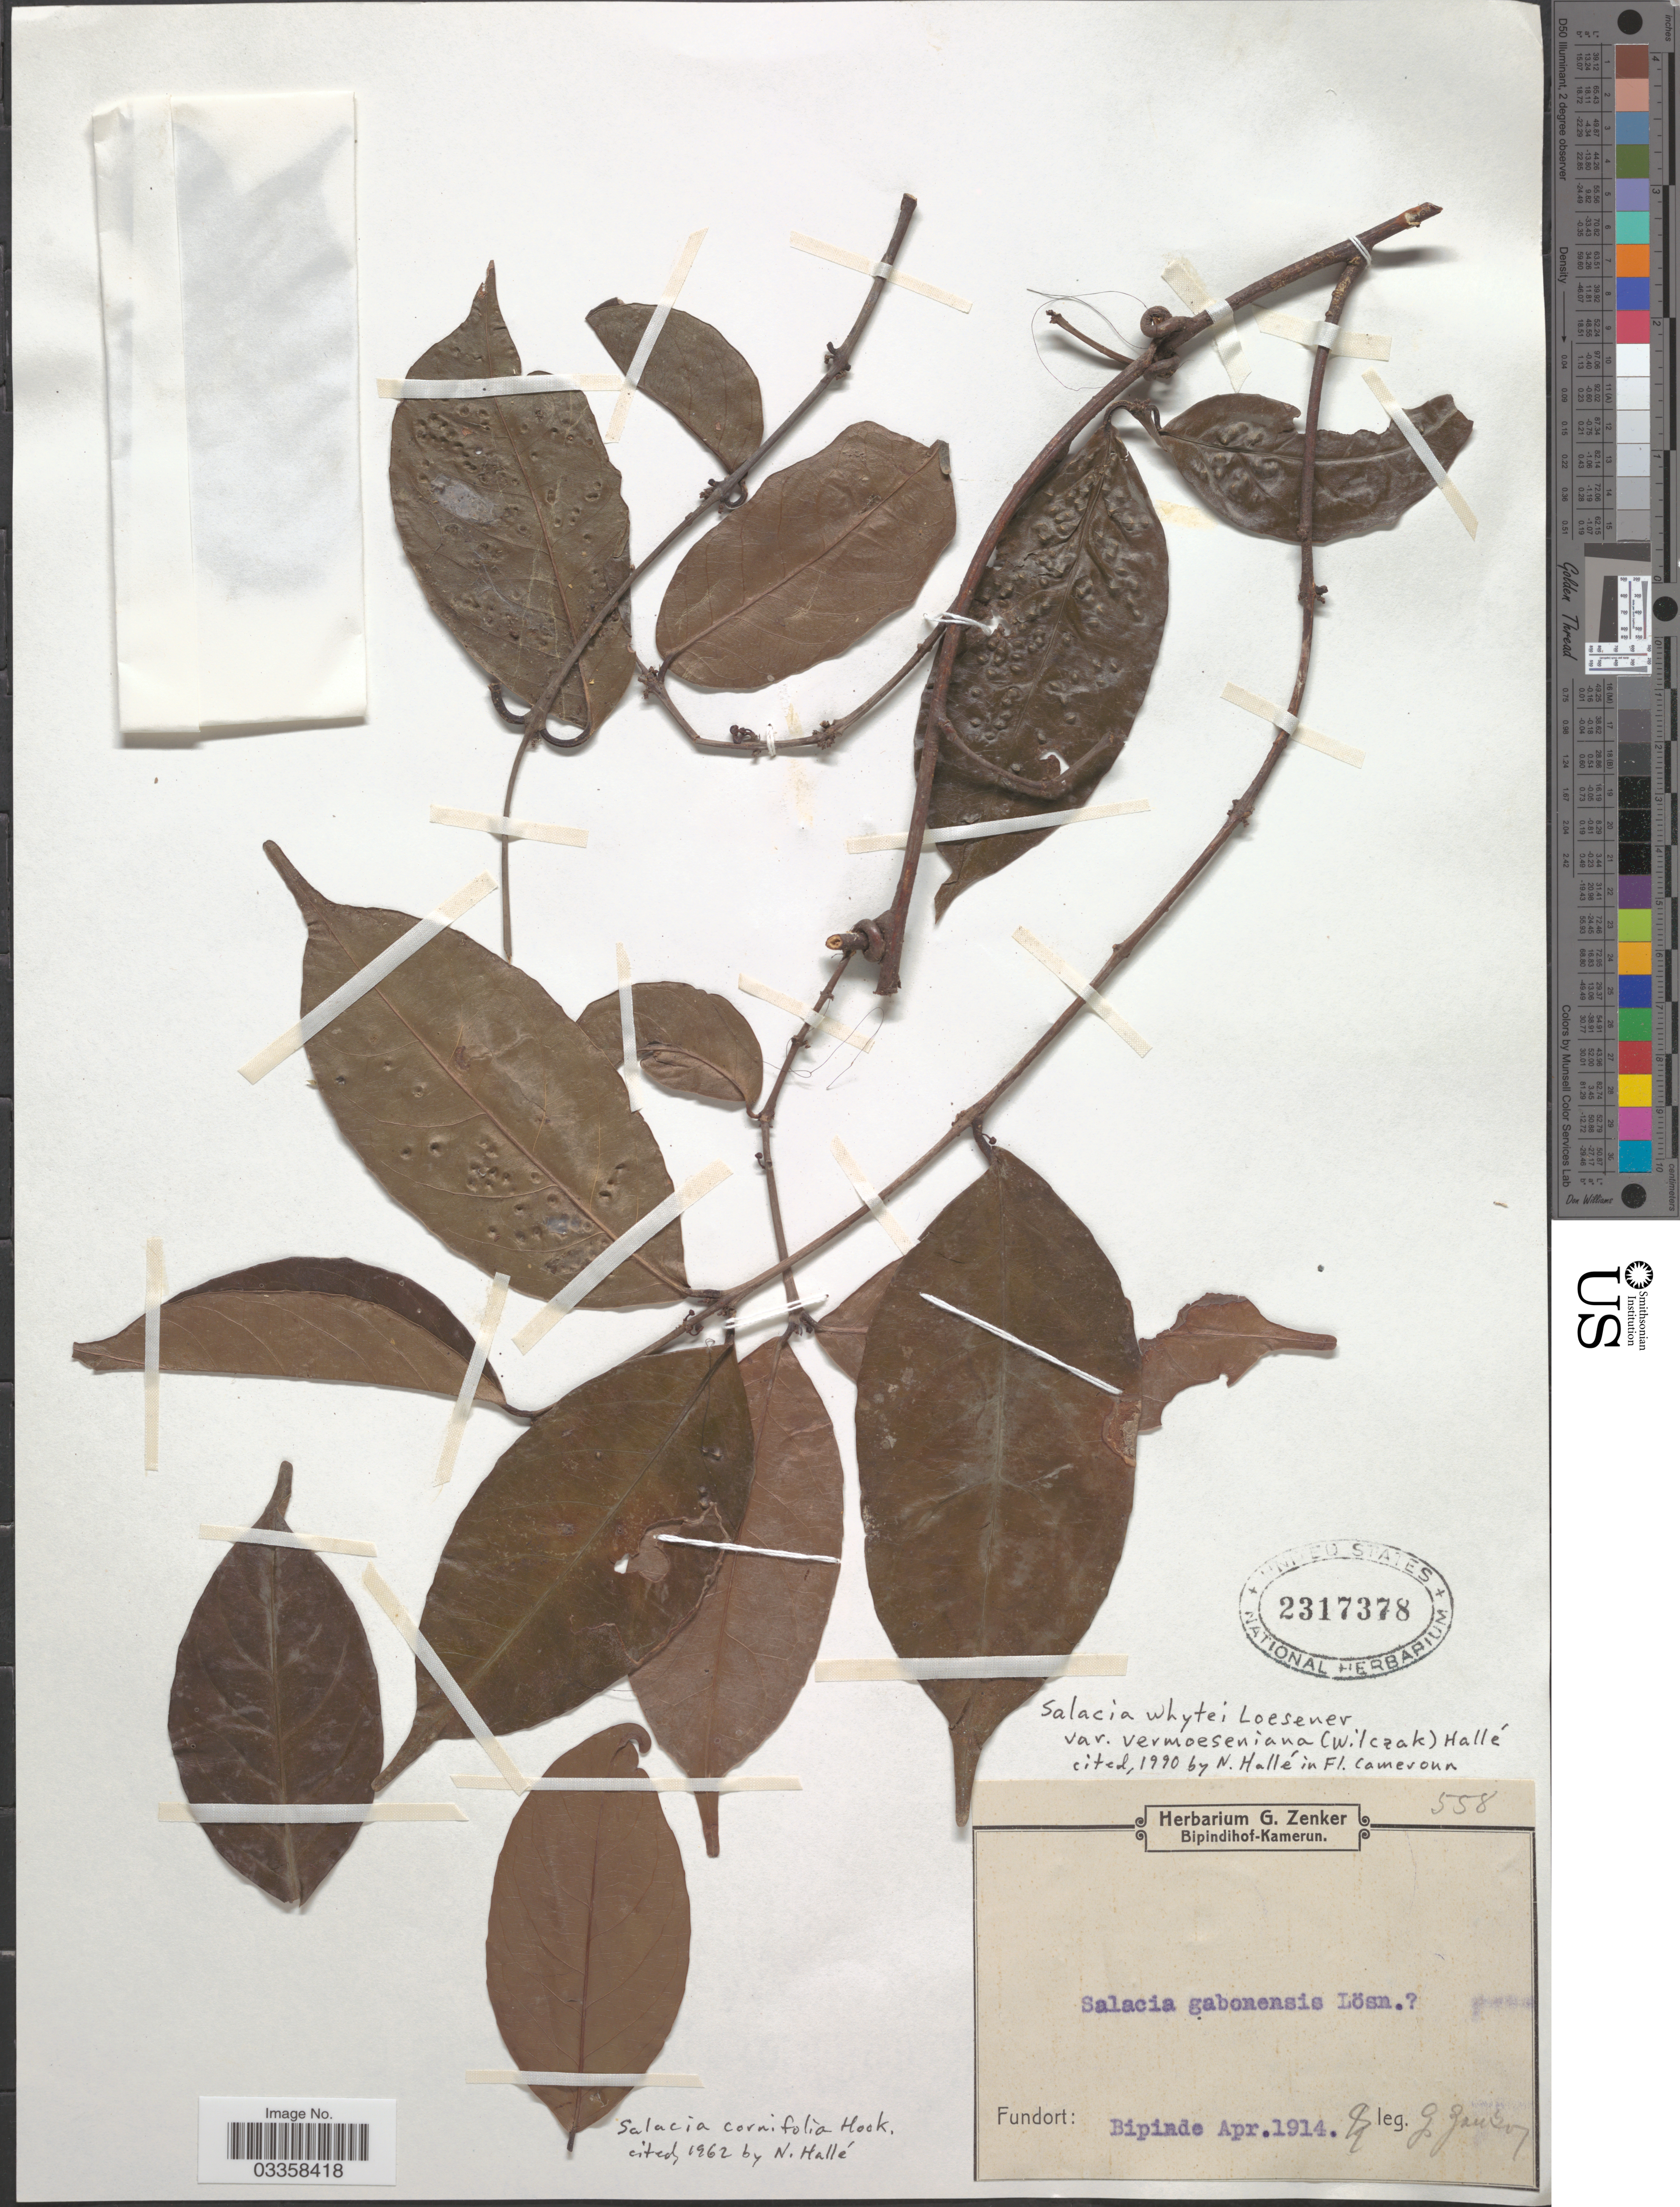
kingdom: Plantae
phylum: Tracheophyta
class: Magnoliopsida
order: Celastrales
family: Celastraceae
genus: Salacia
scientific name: Salacia whytei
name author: Loes.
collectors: G. A. Zenker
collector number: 558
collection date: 1914-04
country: Cameroon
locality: Bipinde.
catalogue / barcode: US 2317378